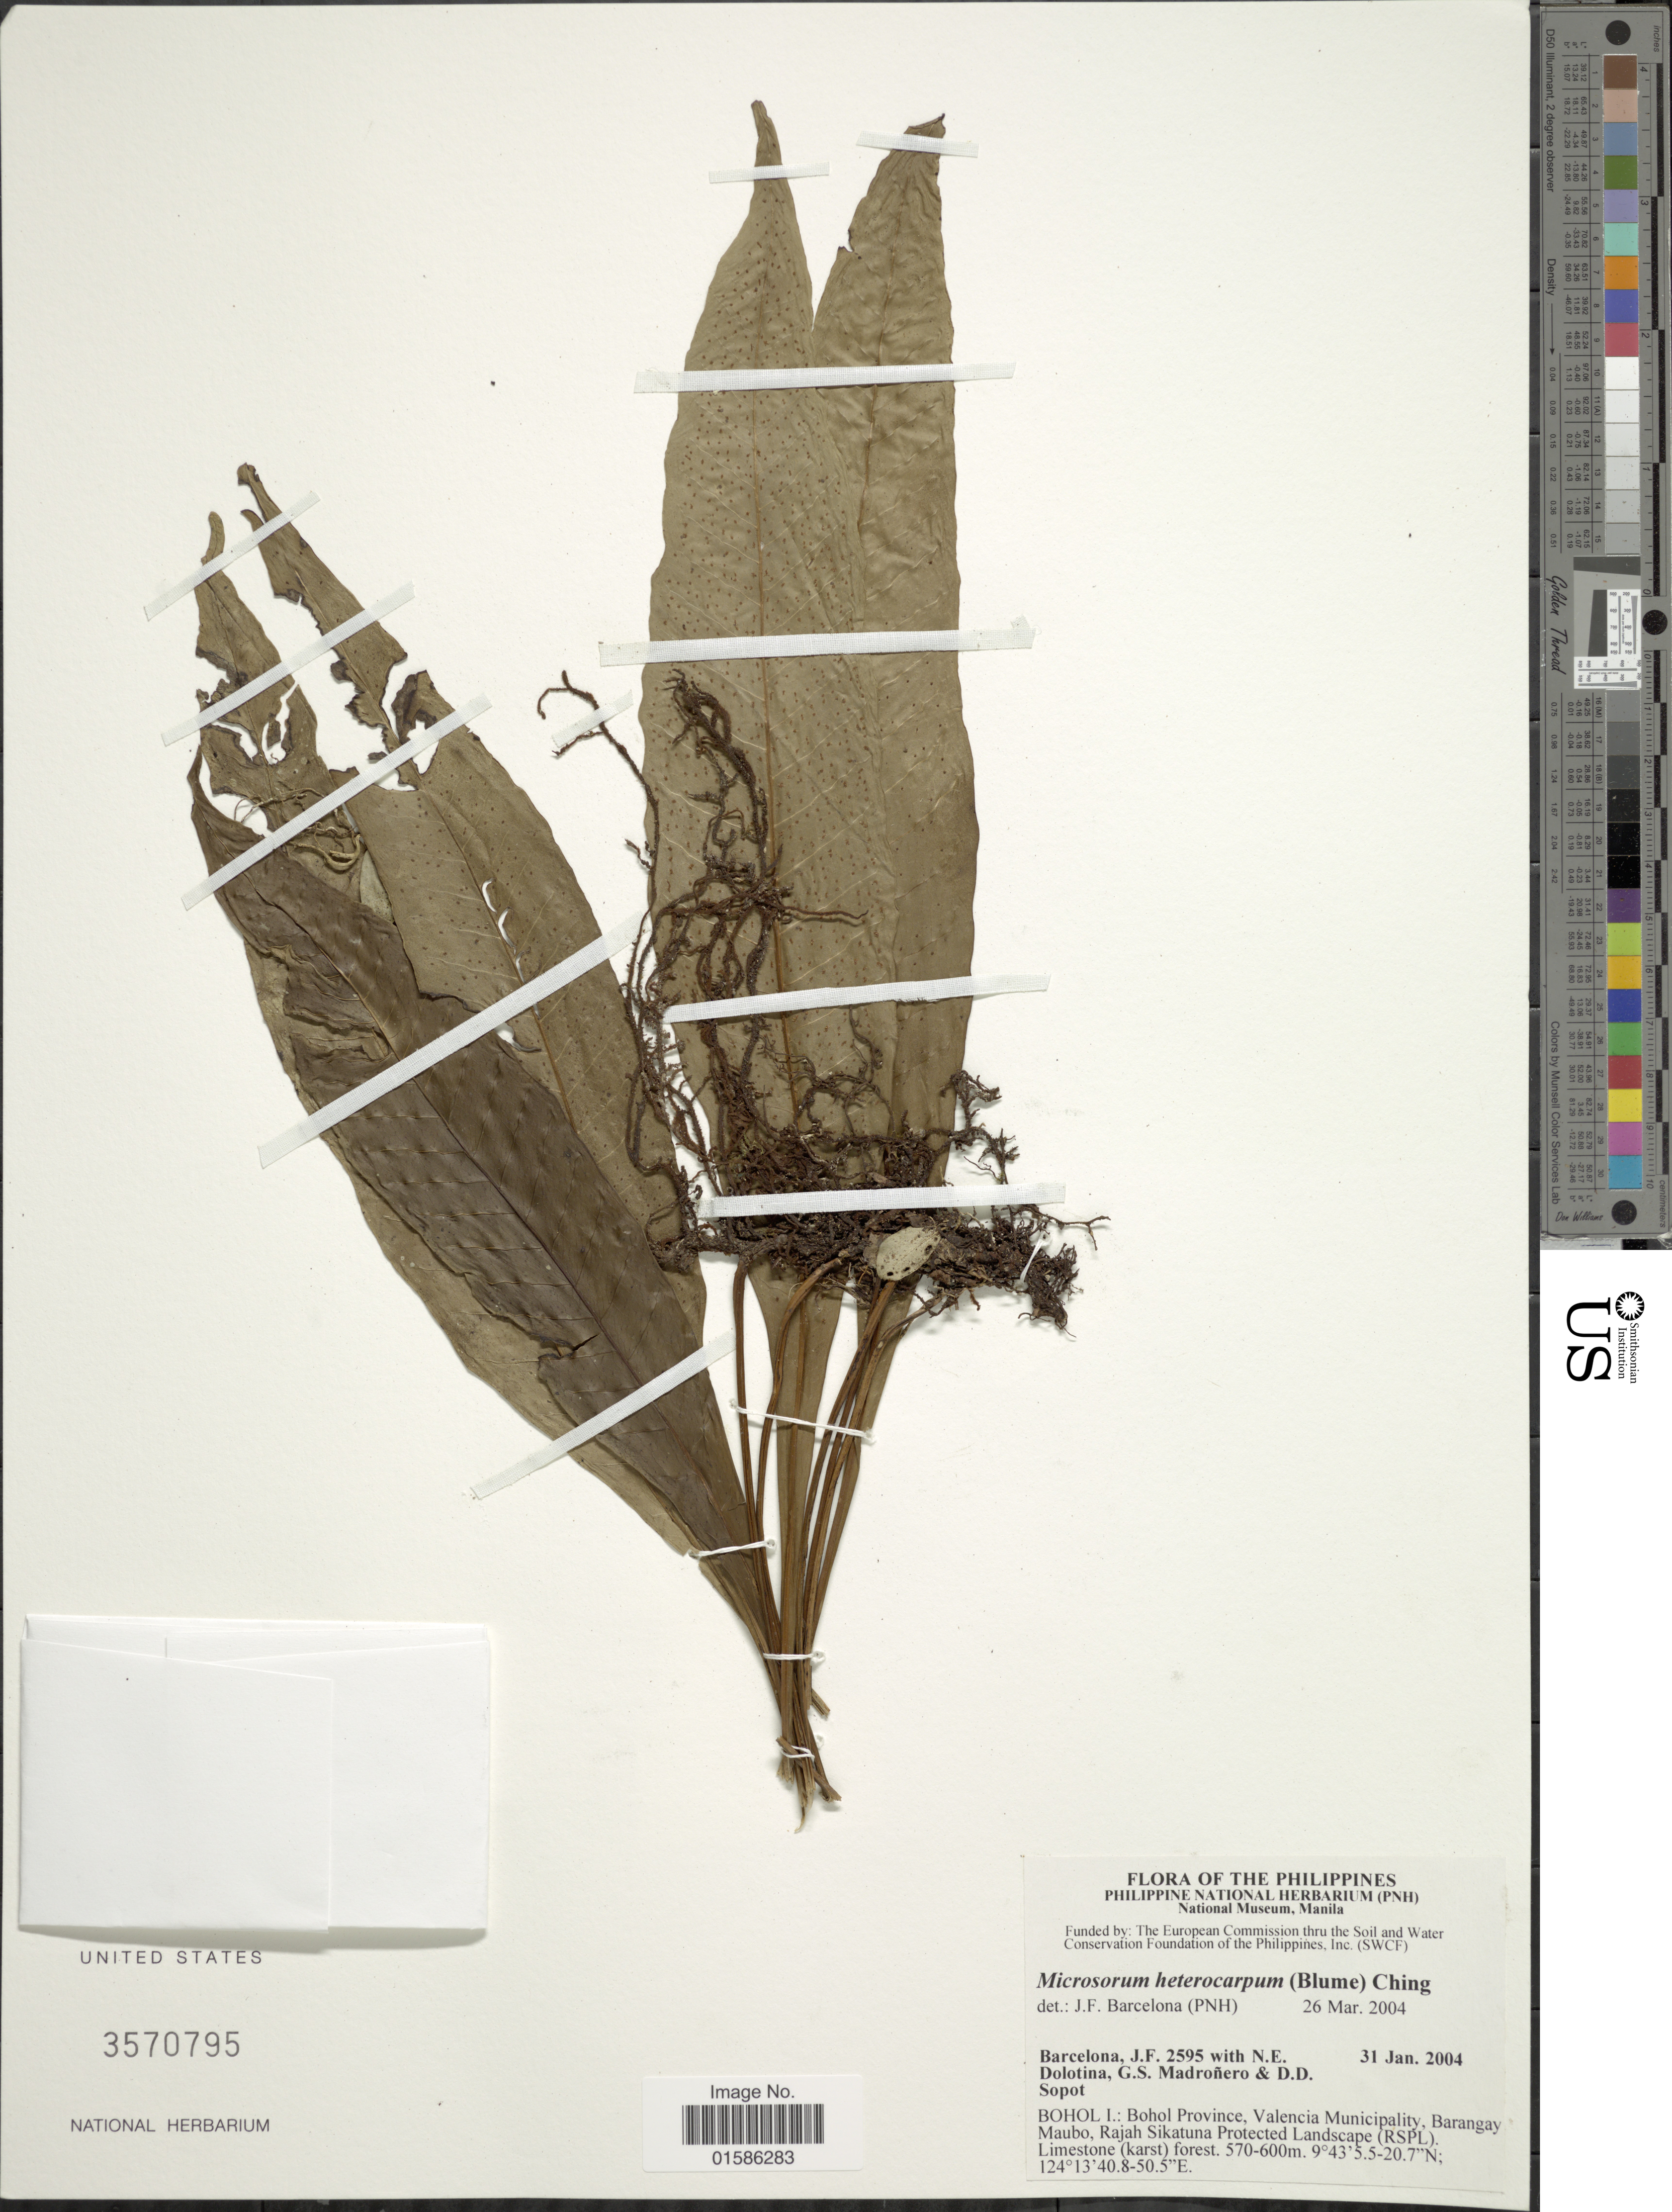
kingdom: Plantae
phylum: Tracheophyta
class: Polypodiopsida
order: Polypodiales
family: Polypodiaceae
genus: Microsorum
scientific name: Microsorum heterocarpum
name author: (Blume) Ching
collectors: J. F. Barcelona, N. Dolotina, G. Madroñero & D. Sopot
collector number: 2595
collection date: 2004-01-31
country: Philippines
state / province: Central Visayas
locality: Bohol I: Bohol Province, Valencia Municipality, Barangay Maubo, Rajah Sikatuna Protected Landscape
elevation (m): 570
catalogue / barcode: US 3570795